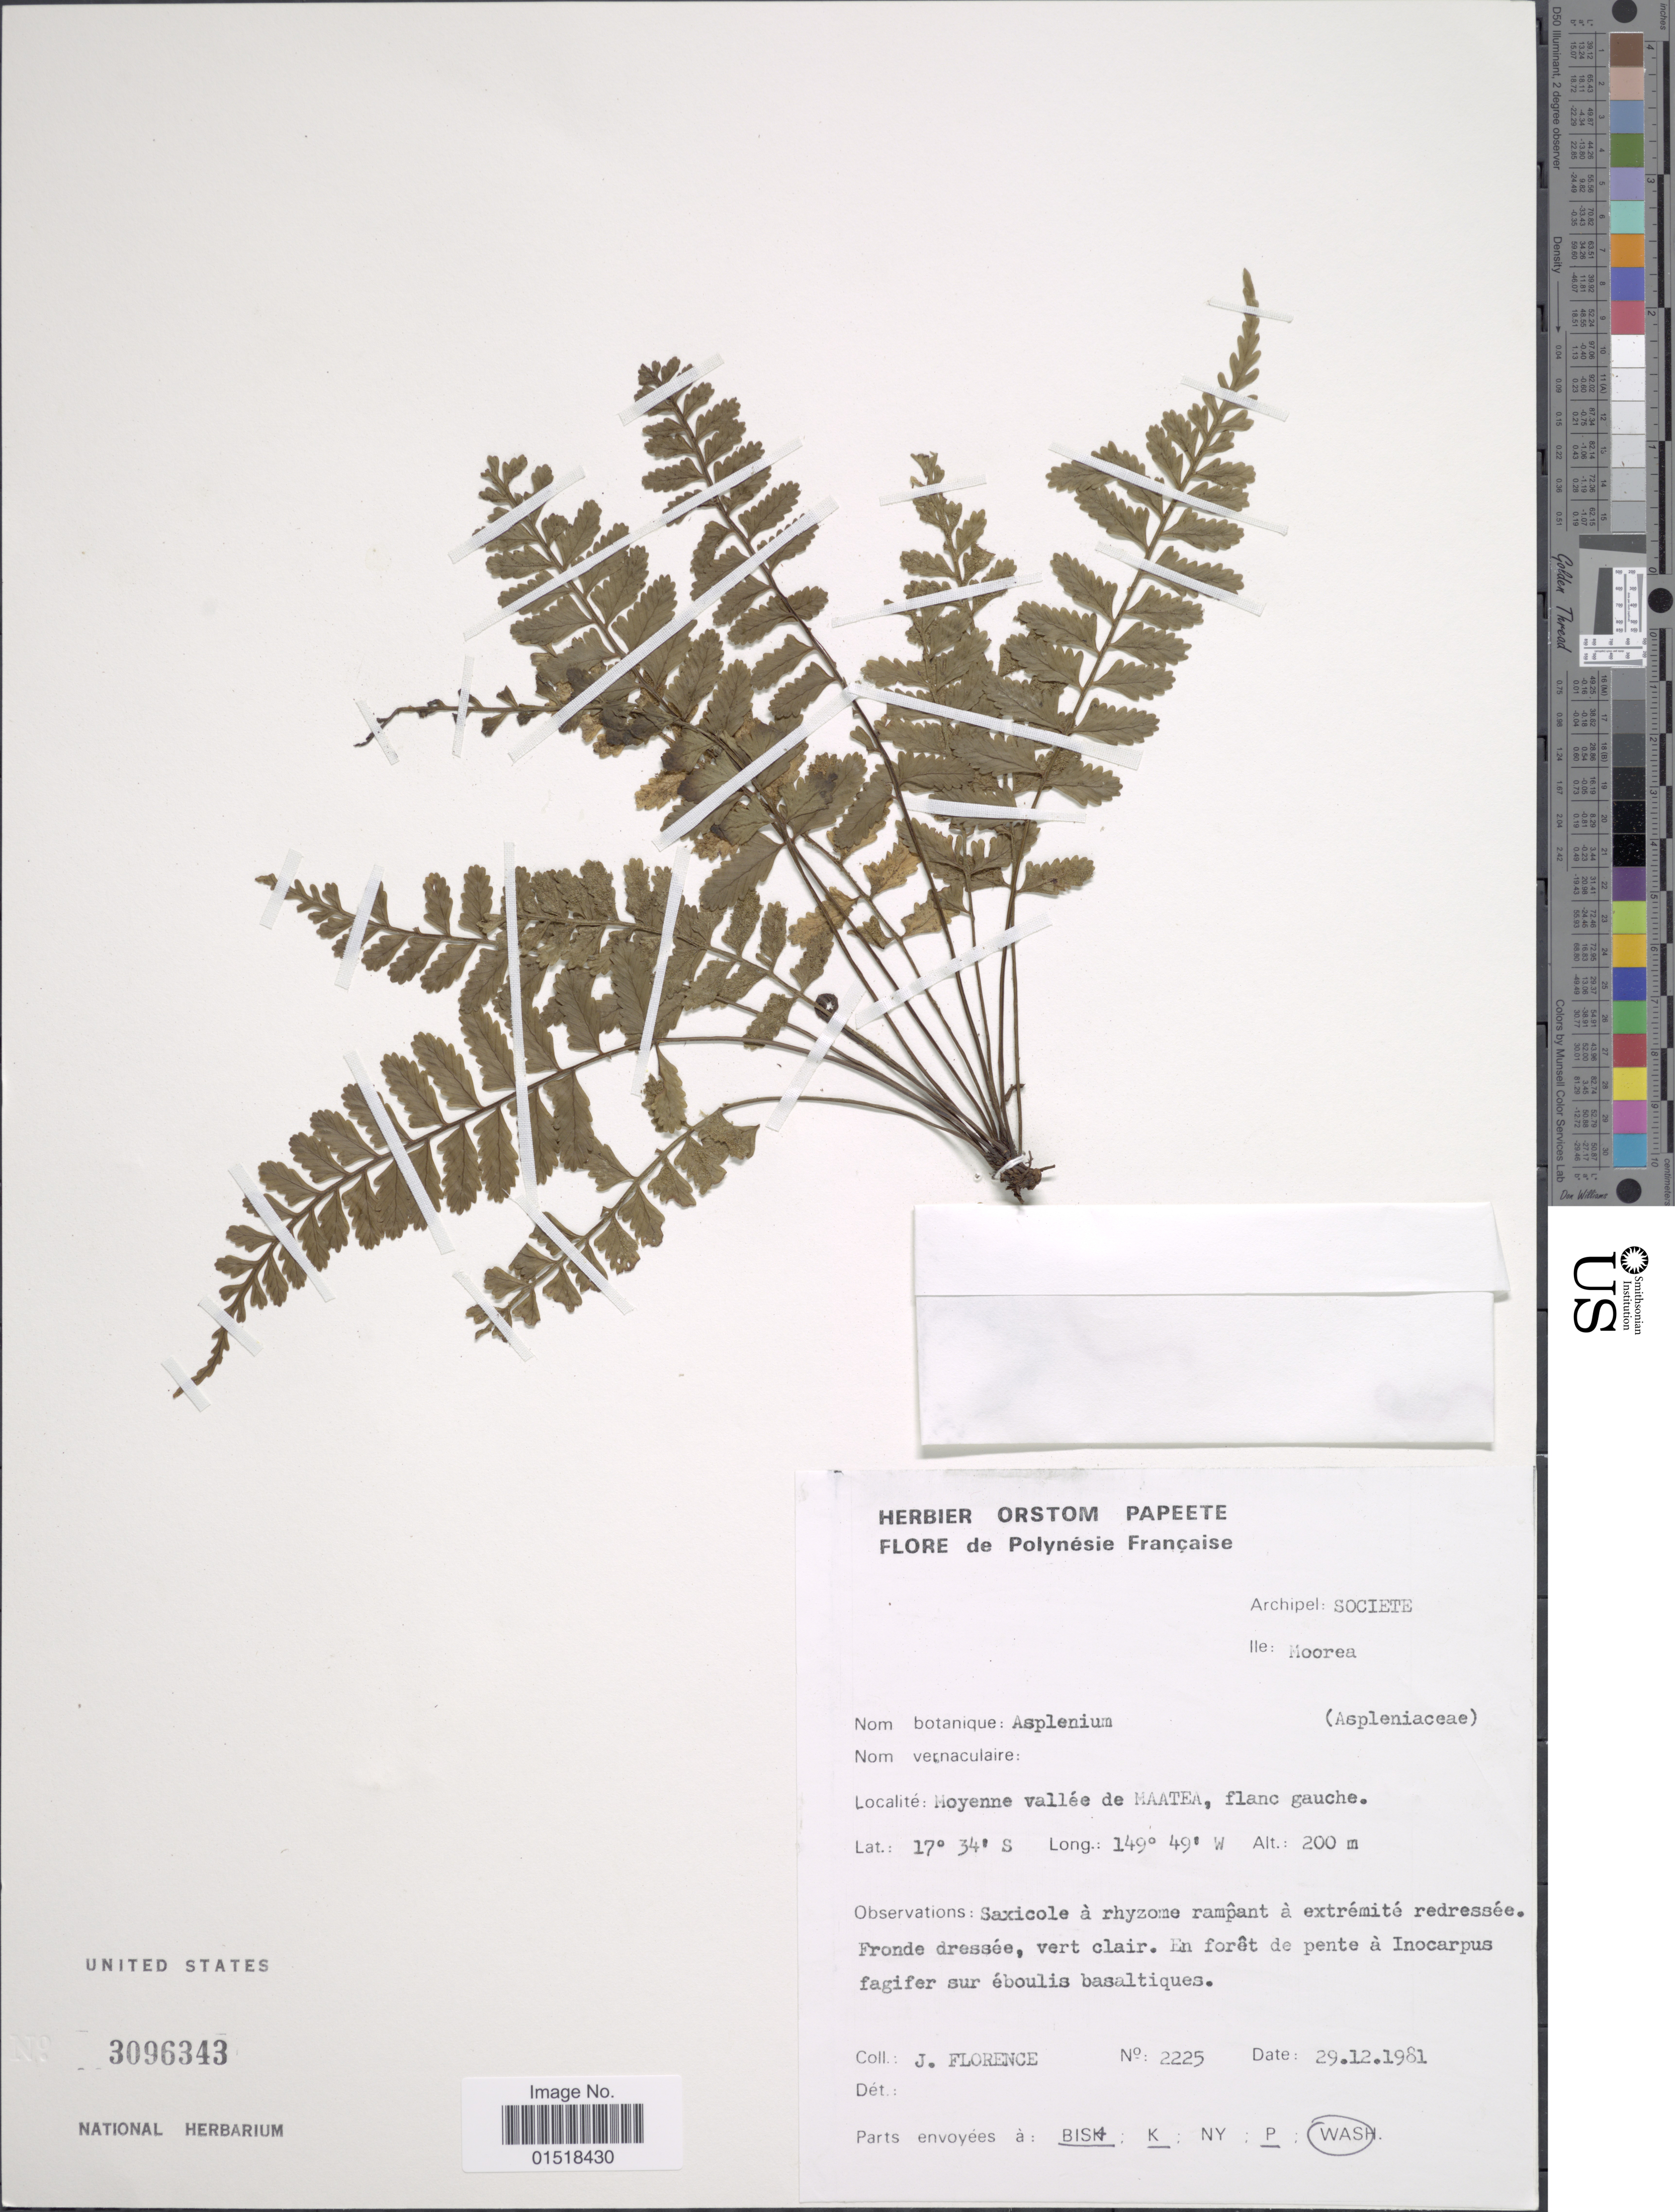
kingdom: Plantae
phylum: Tracheophyta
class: Polypodiopsida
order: Polypodiales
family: Aspleniaceae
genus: Asplenium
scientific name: Asplenium tenerum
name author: G. Forst.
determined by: Florence, J.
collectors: J. Florence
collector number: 2225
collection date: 1981-12-29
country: French Polynesia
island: Moorea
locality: Archipel: Societe. Ile: Moorea. Hoyenne vallée de Maatea, flanc gauche.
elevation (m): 200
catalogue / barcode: US 3096343